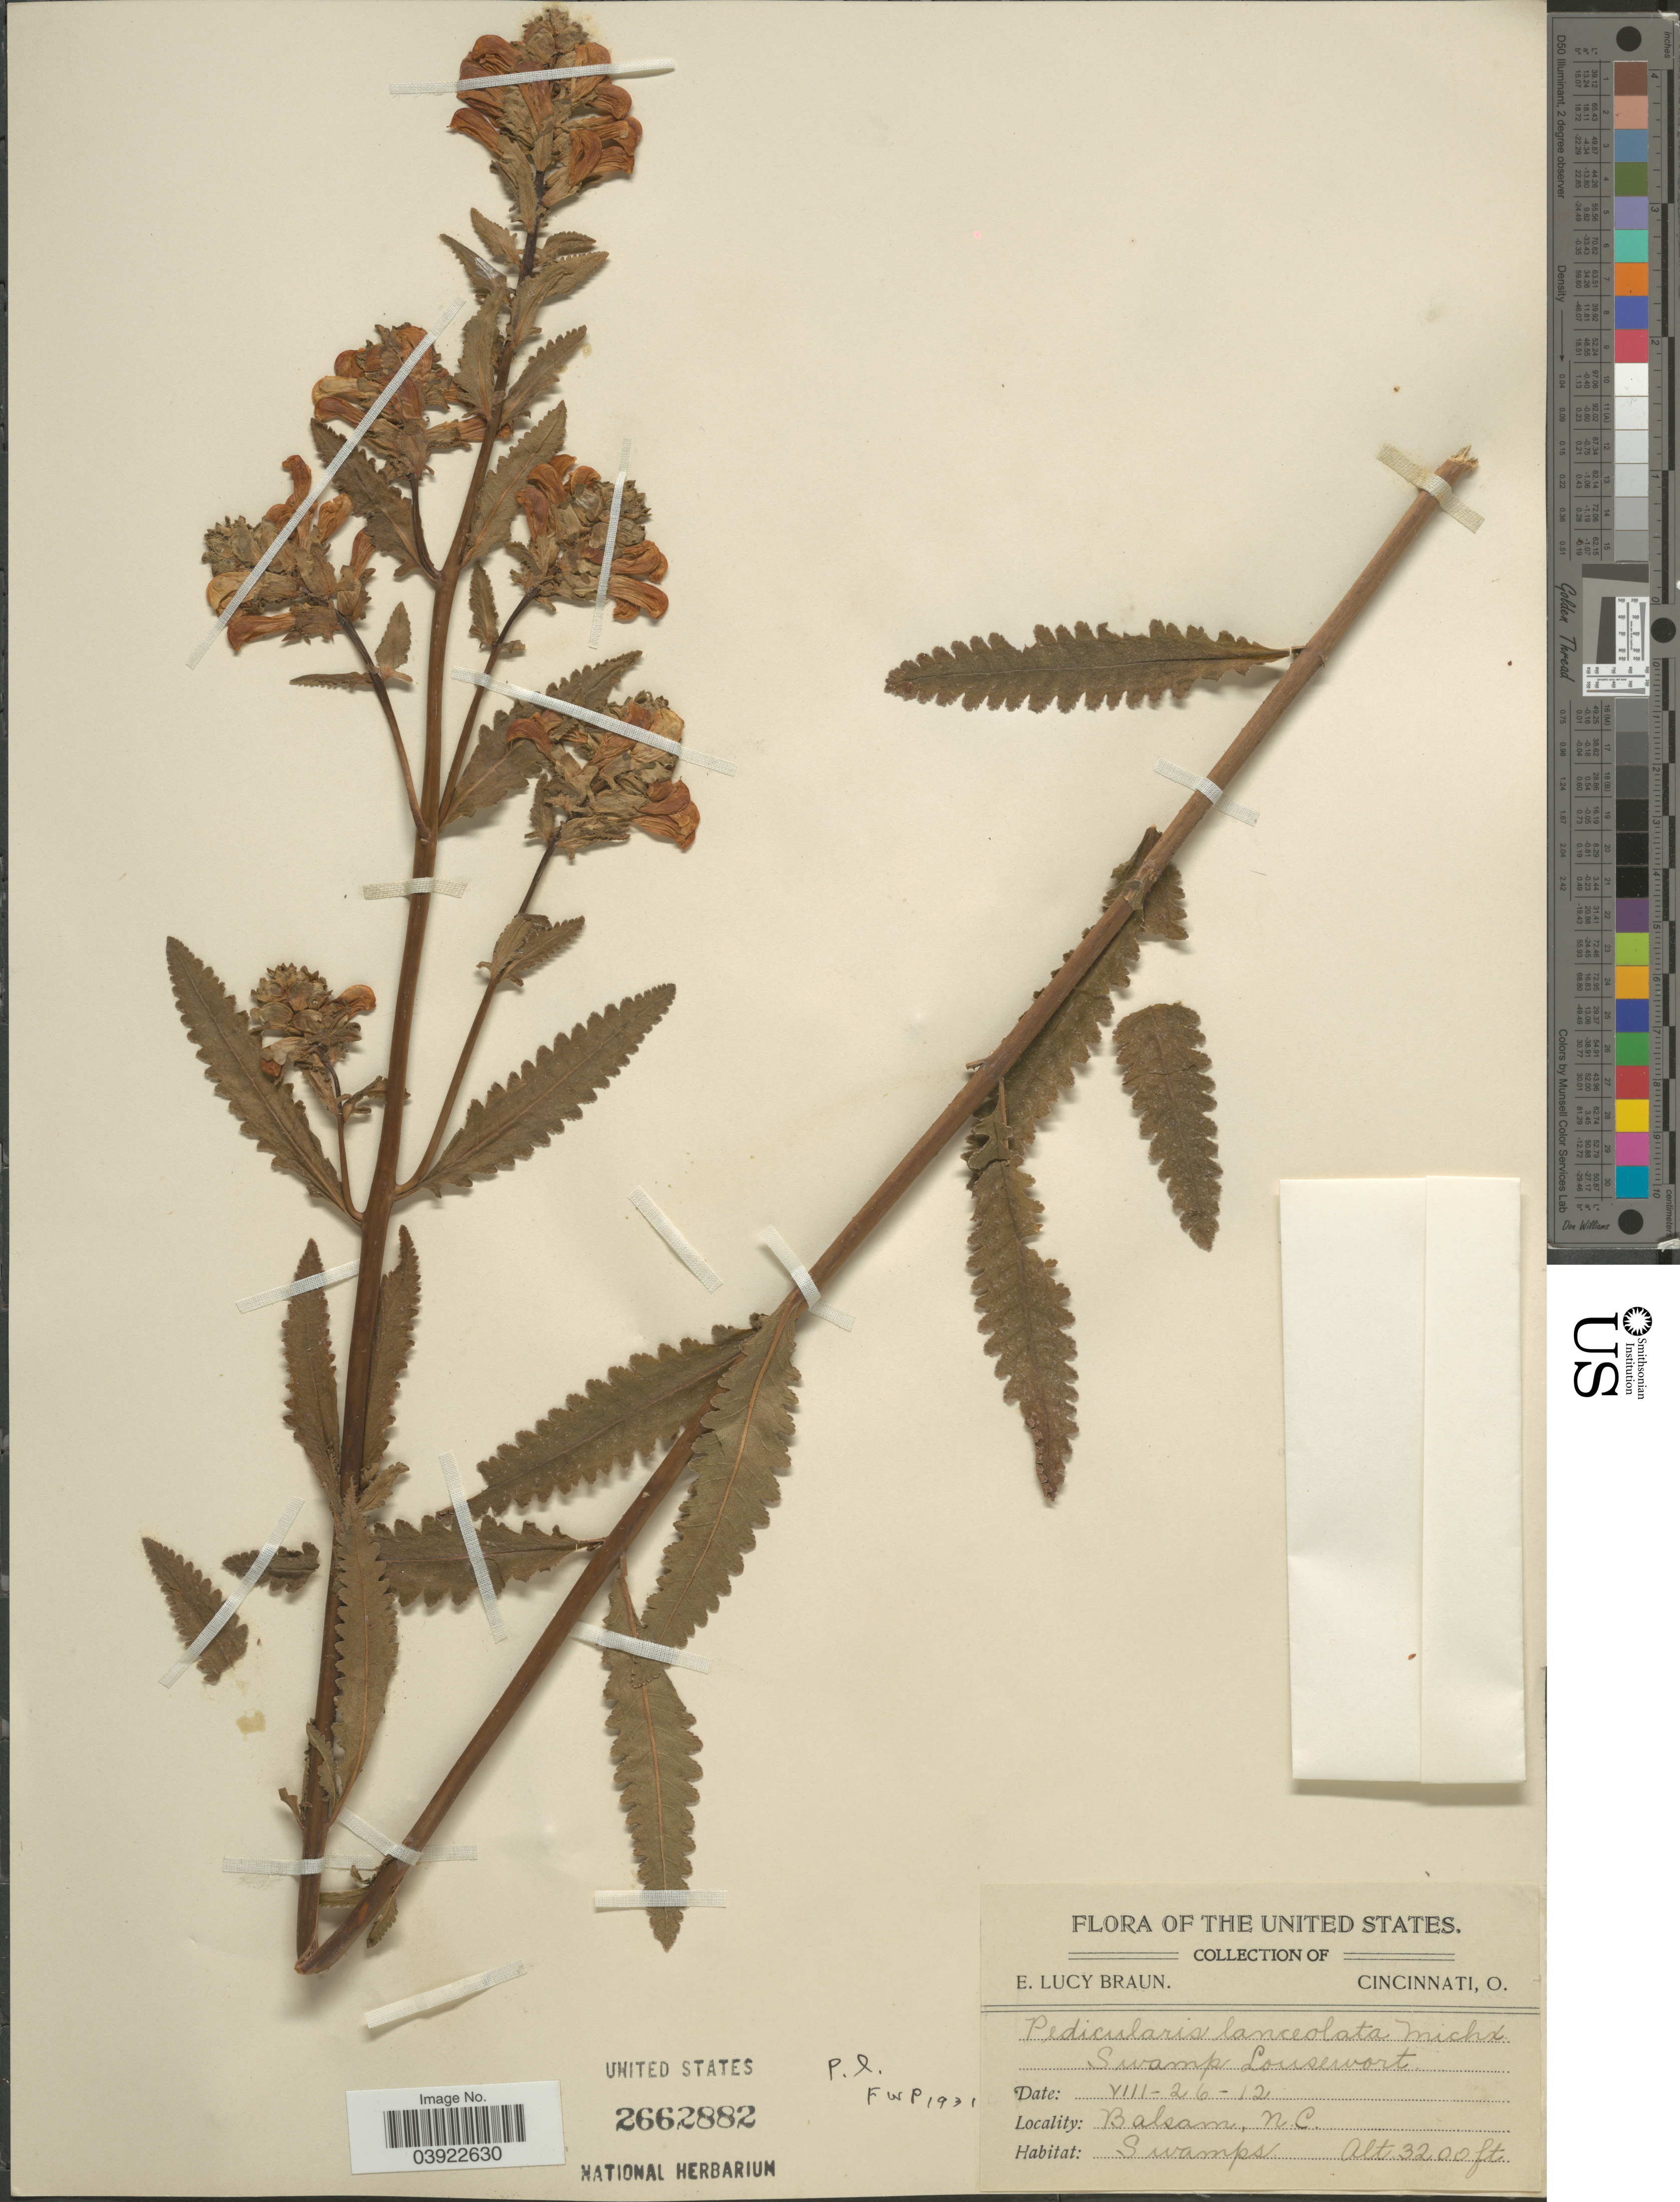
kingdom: Plantae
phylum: Tracheophyta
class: Magnoliopsida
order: Lamiales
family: Orobanchaceae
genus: Pedicularis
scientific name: Pedicularis lanceolata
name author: Michx.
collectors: E. L. Braun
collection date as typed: Transcribed d/m/y: 26/8/12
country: United States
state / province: North Carolina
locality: Balsam.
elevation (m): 975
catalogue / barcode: US 2662882